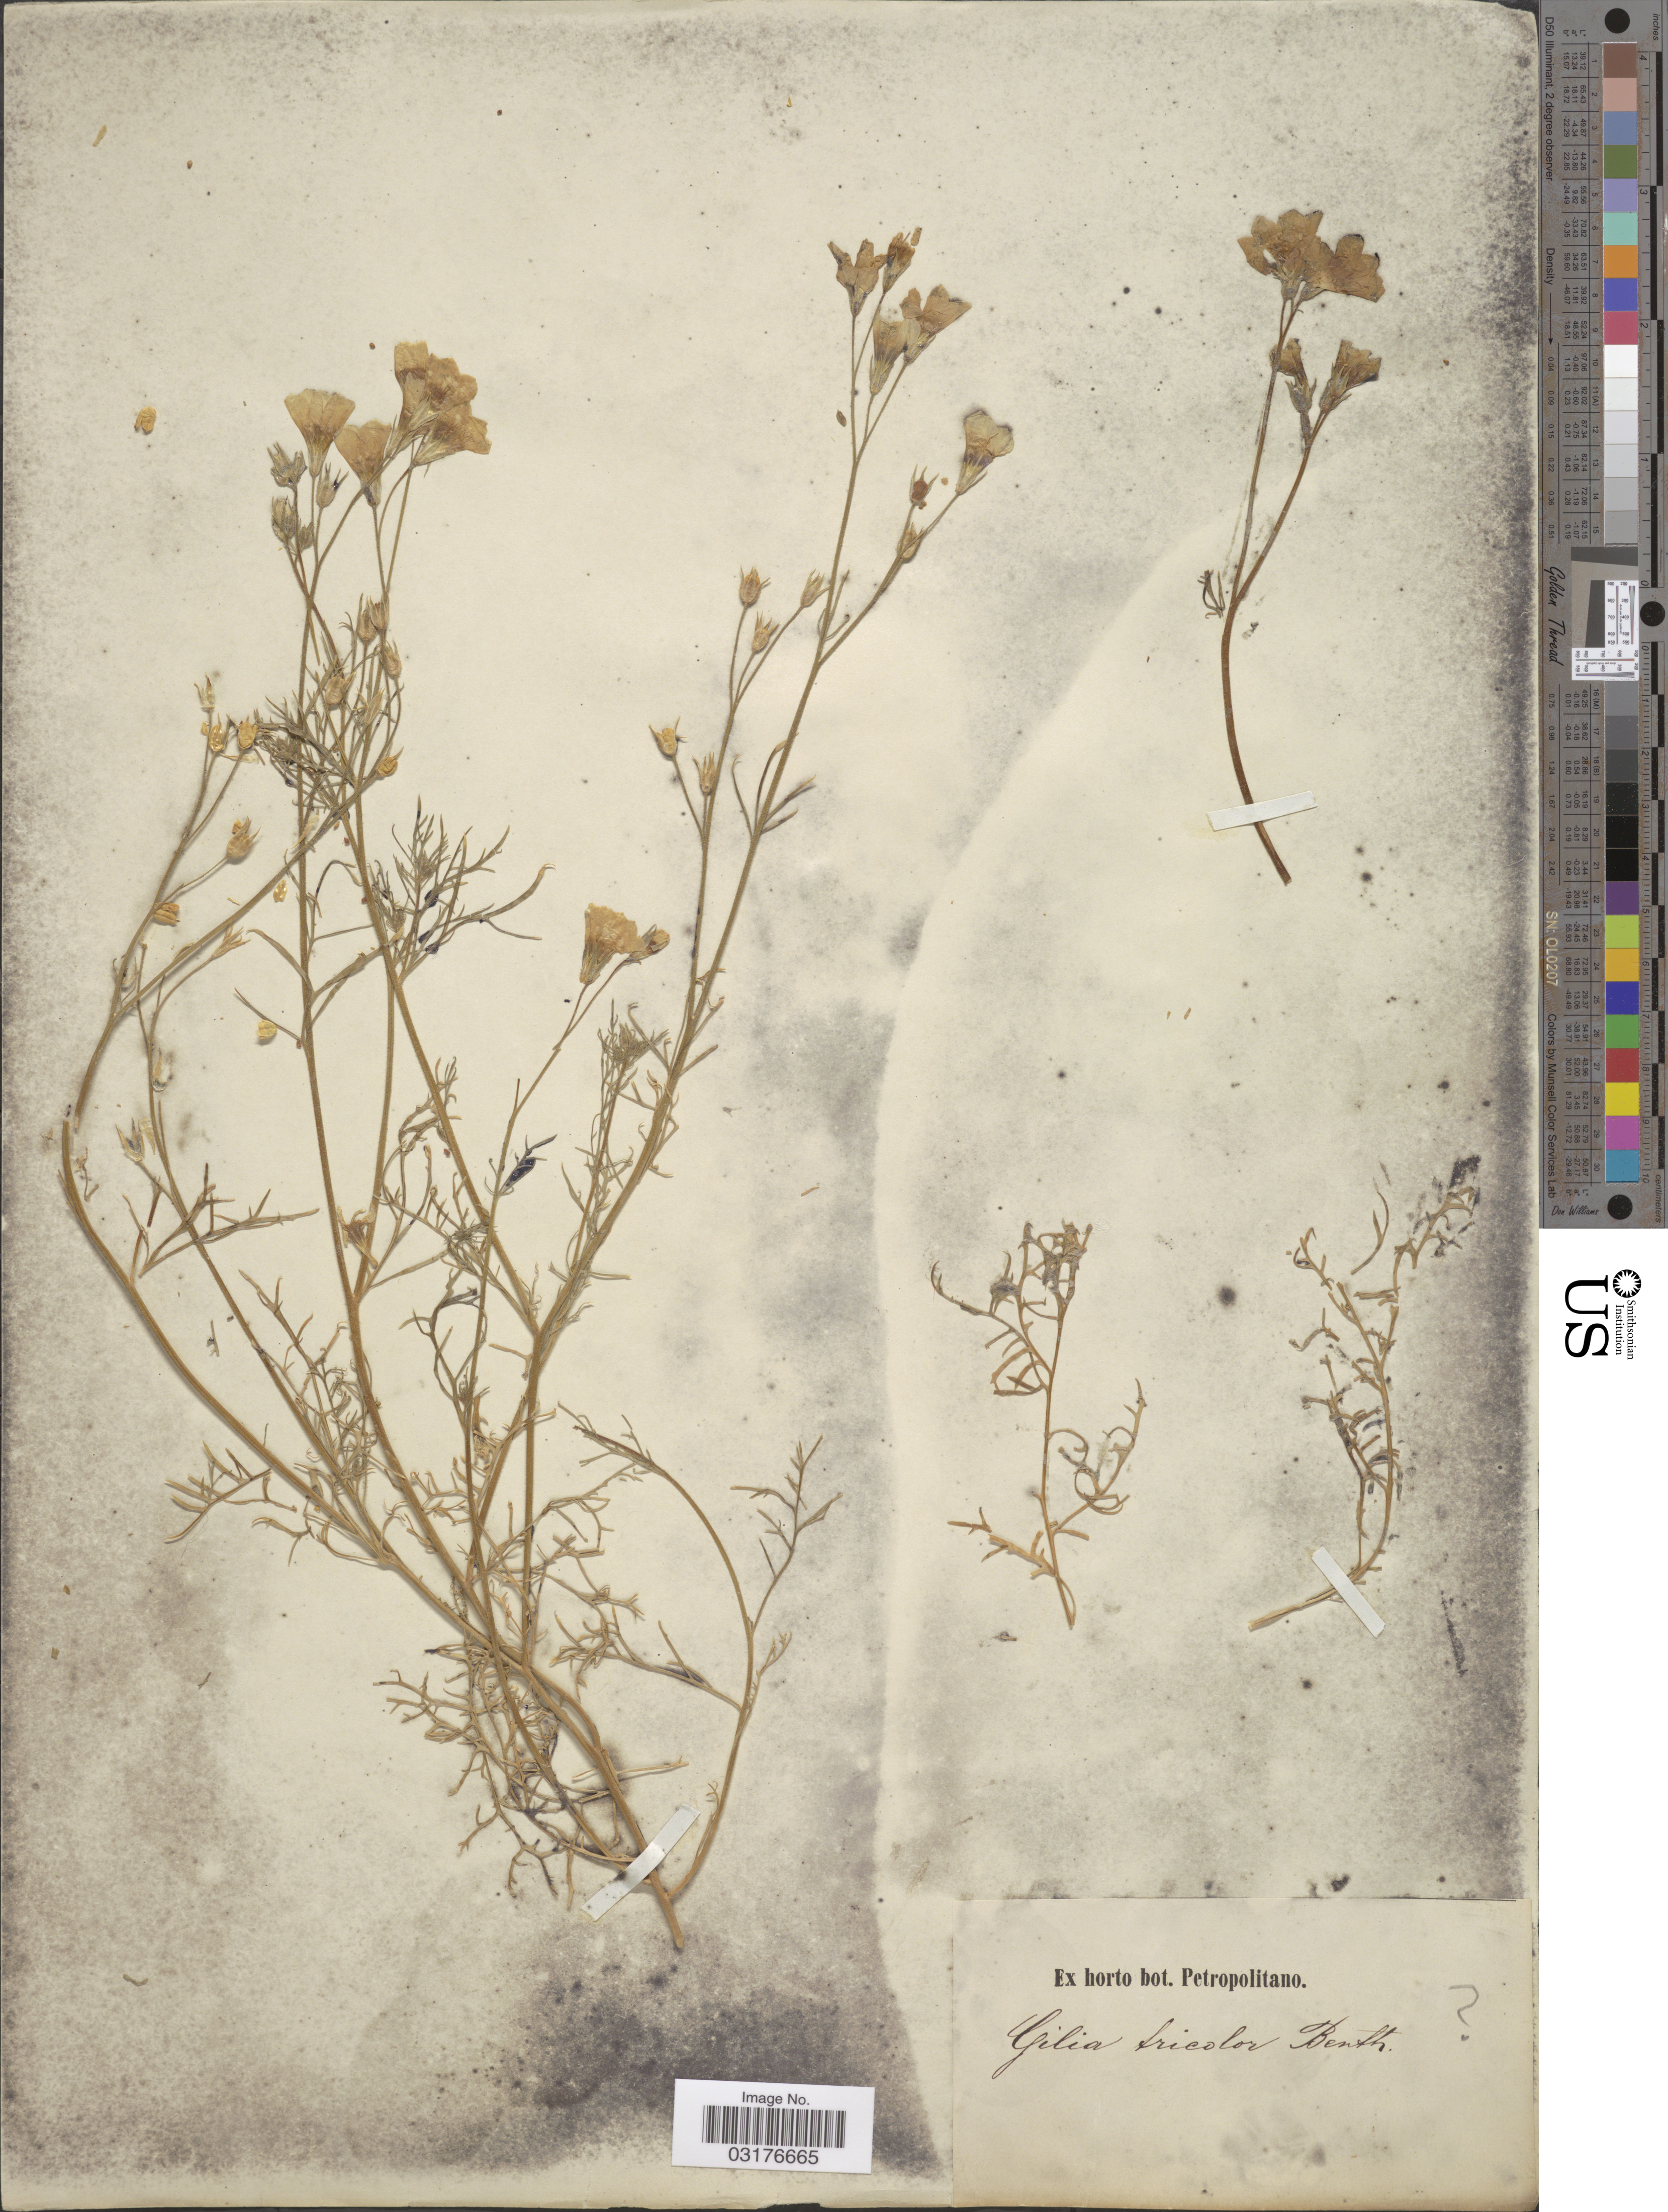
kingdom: Plantae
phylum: Tracheophyta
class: Magnoliopsida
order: Ericales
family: Polemoniaceae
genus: Gilia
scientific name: Gilia tricolor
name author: Benth.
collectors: ex Horto Bot. Petropolitano